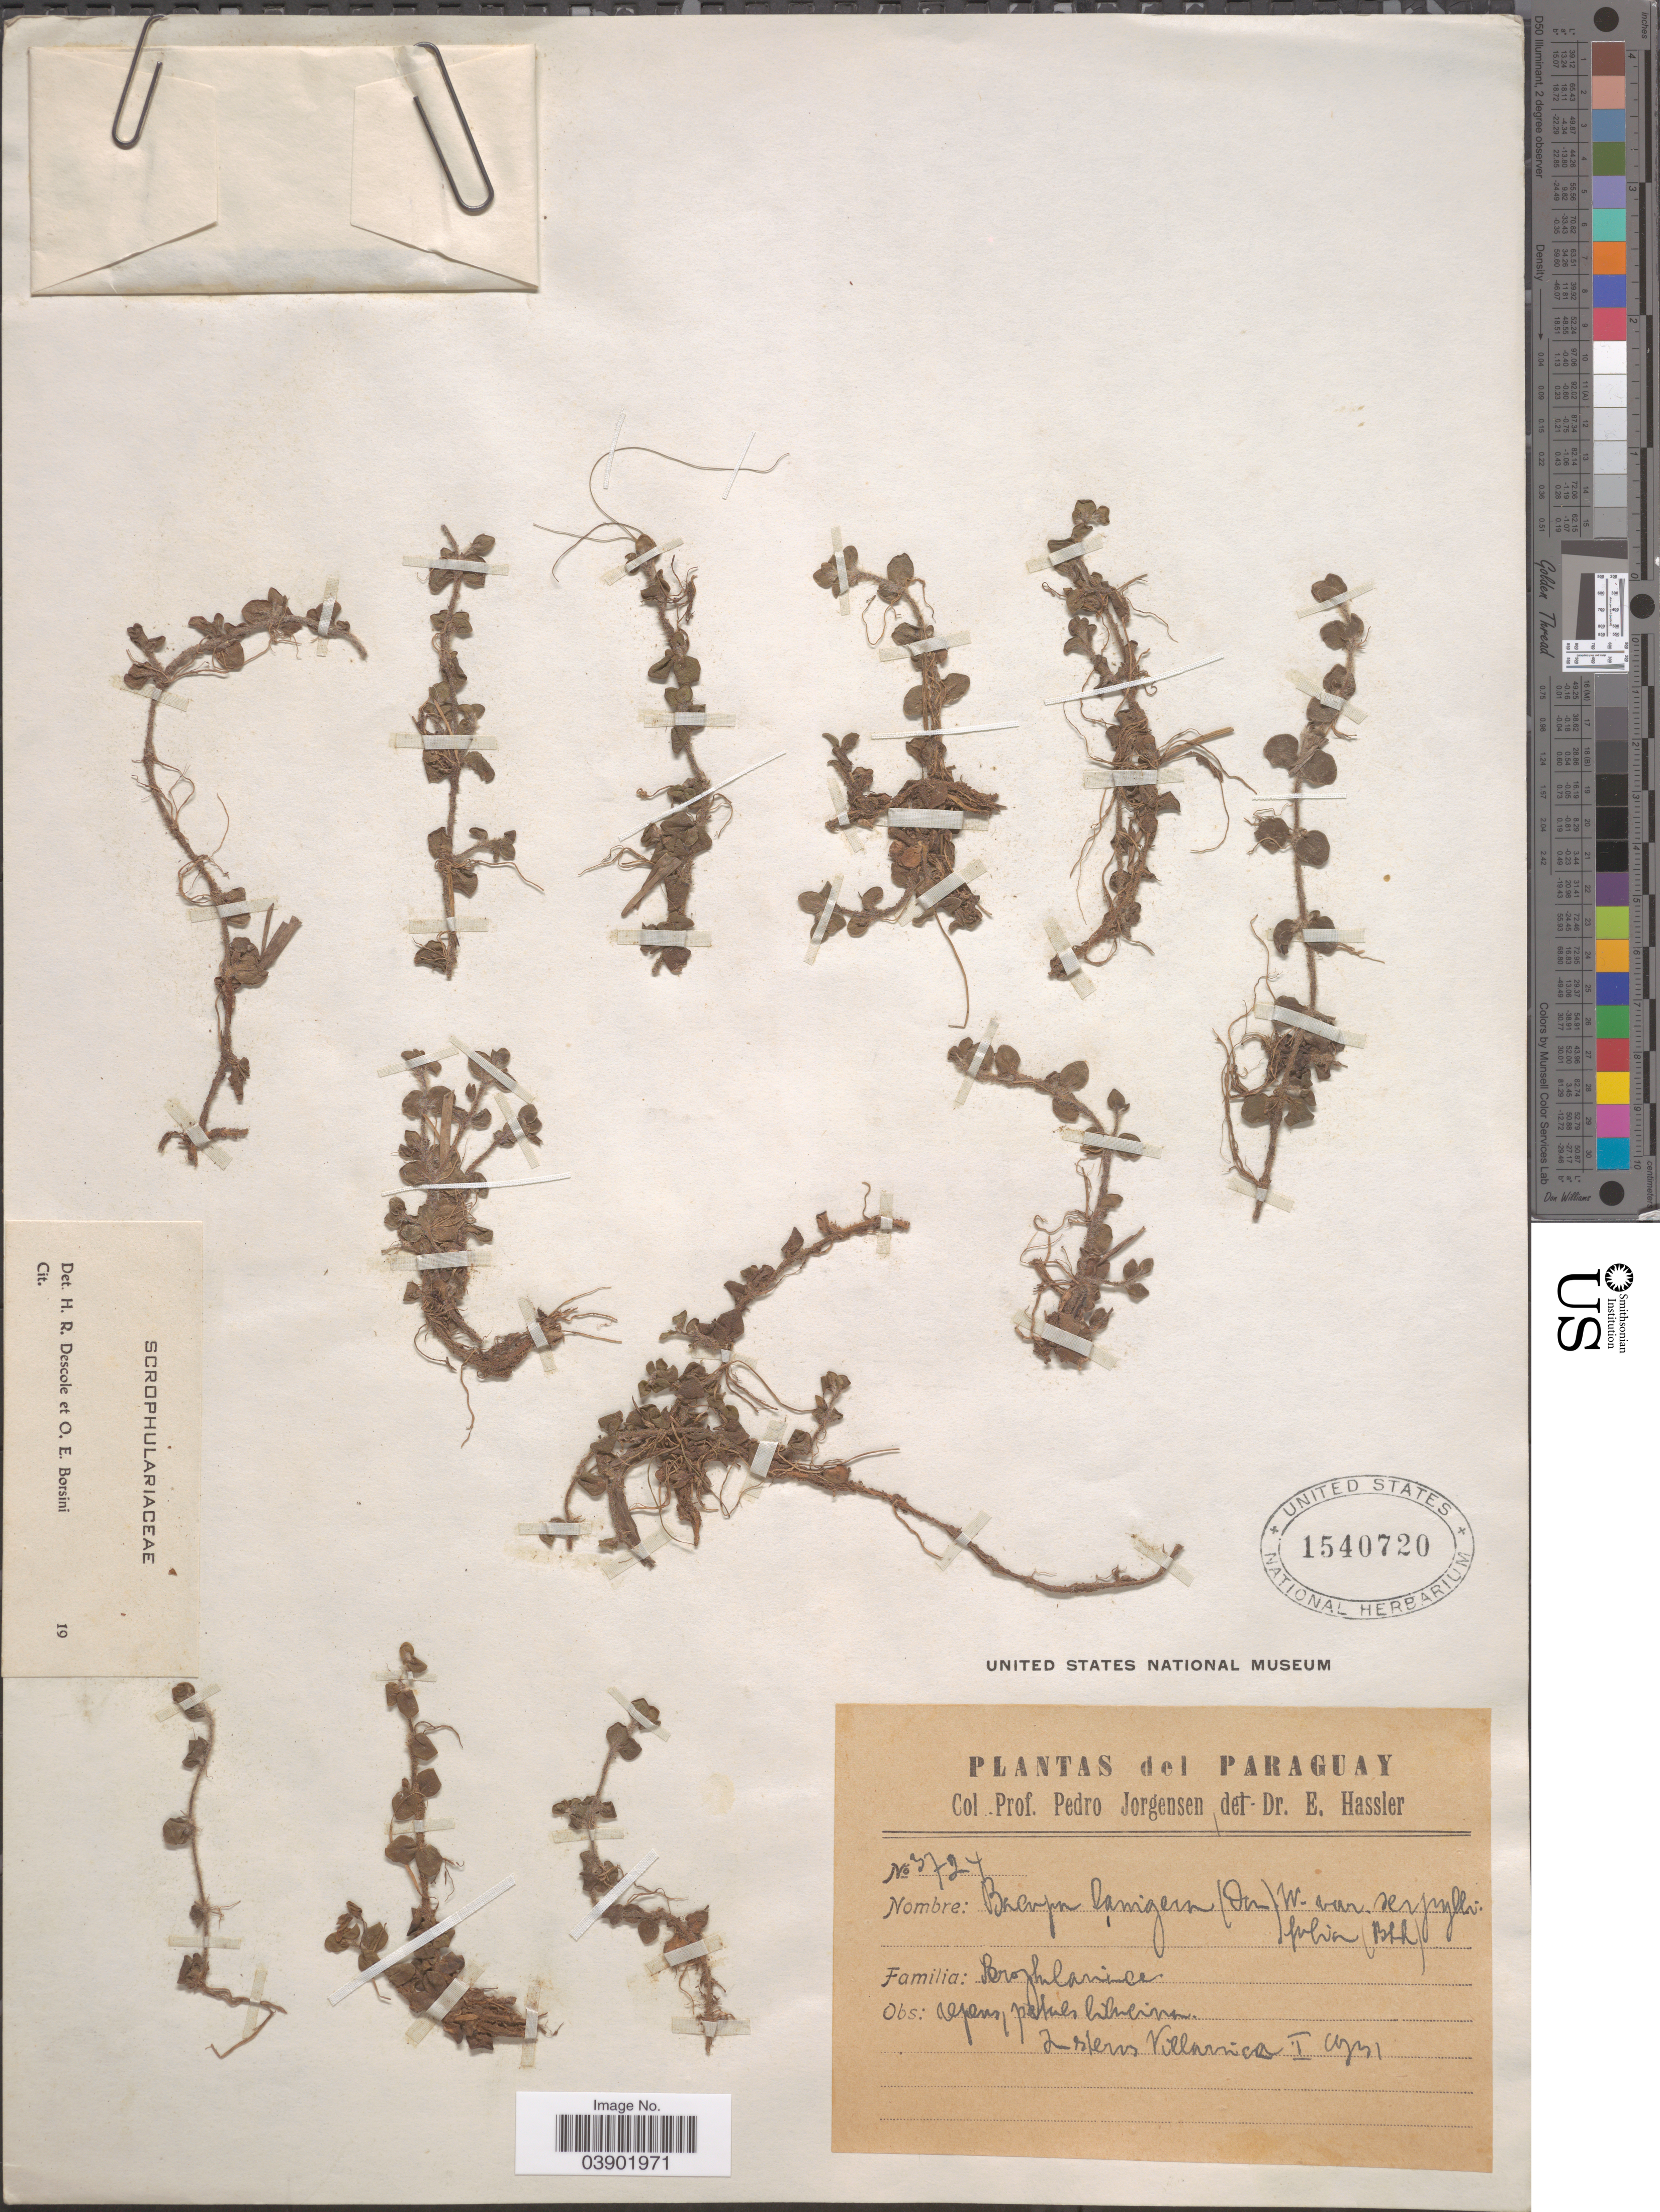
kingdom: Plantae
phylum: Tracheophyta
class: Magnoliopsida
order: Lamiales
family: Plantaginaceae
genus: Bacopa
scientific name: Bacopa lanigera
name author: (Cham. & Schltdl.) Wettst.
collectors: P. Jörgensen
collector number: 3724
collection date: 1931-01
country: Paraguay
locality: In esteros Villarrica.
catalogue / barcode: US 1540720